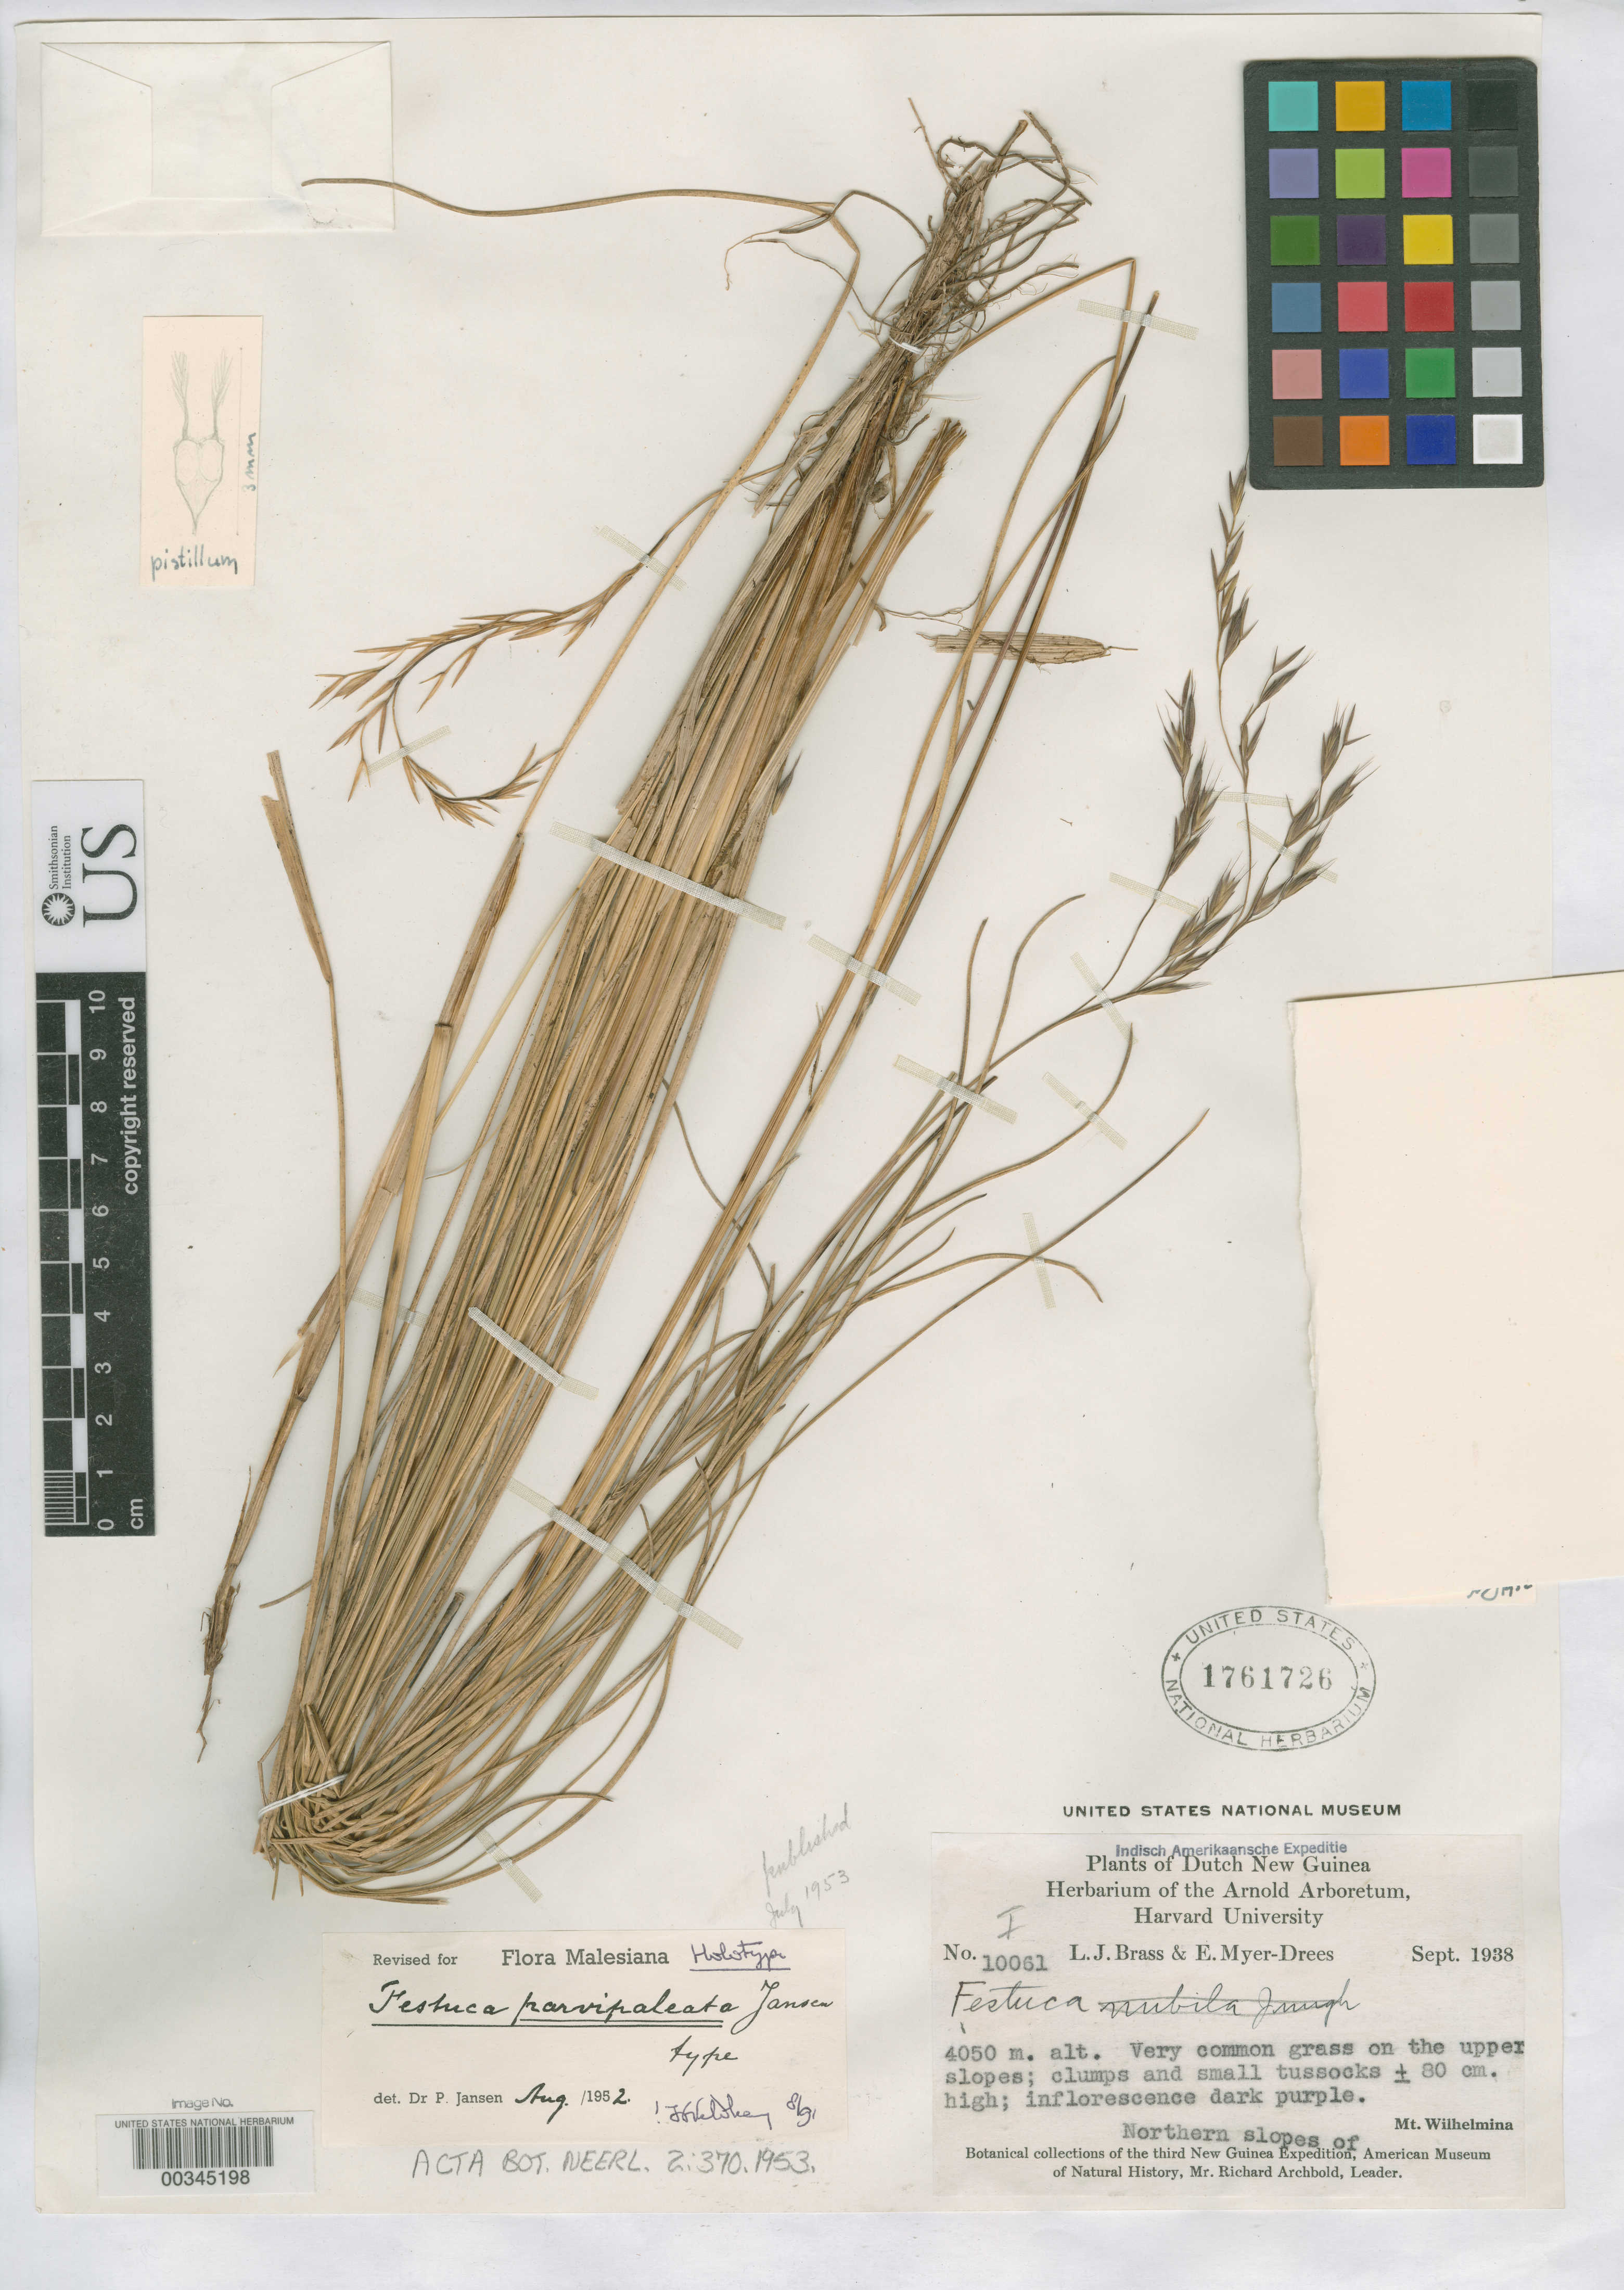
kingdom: Plantae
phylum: Tracheophyta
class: Liliopsida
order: Poales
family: Poaceae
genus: Festuca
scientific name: Festuca parvipaleata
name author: Jansen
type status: Holotype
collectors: L. J. Brass & E. Myer-Drees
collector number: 10061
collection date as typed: Sep 1938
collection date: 1938-09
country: Indonesia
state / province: Papua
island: New Guinea Island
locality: Northern slopes of Mount Wilhelmina. Irian Jaya.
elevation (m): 4050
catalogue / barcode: US 1761726